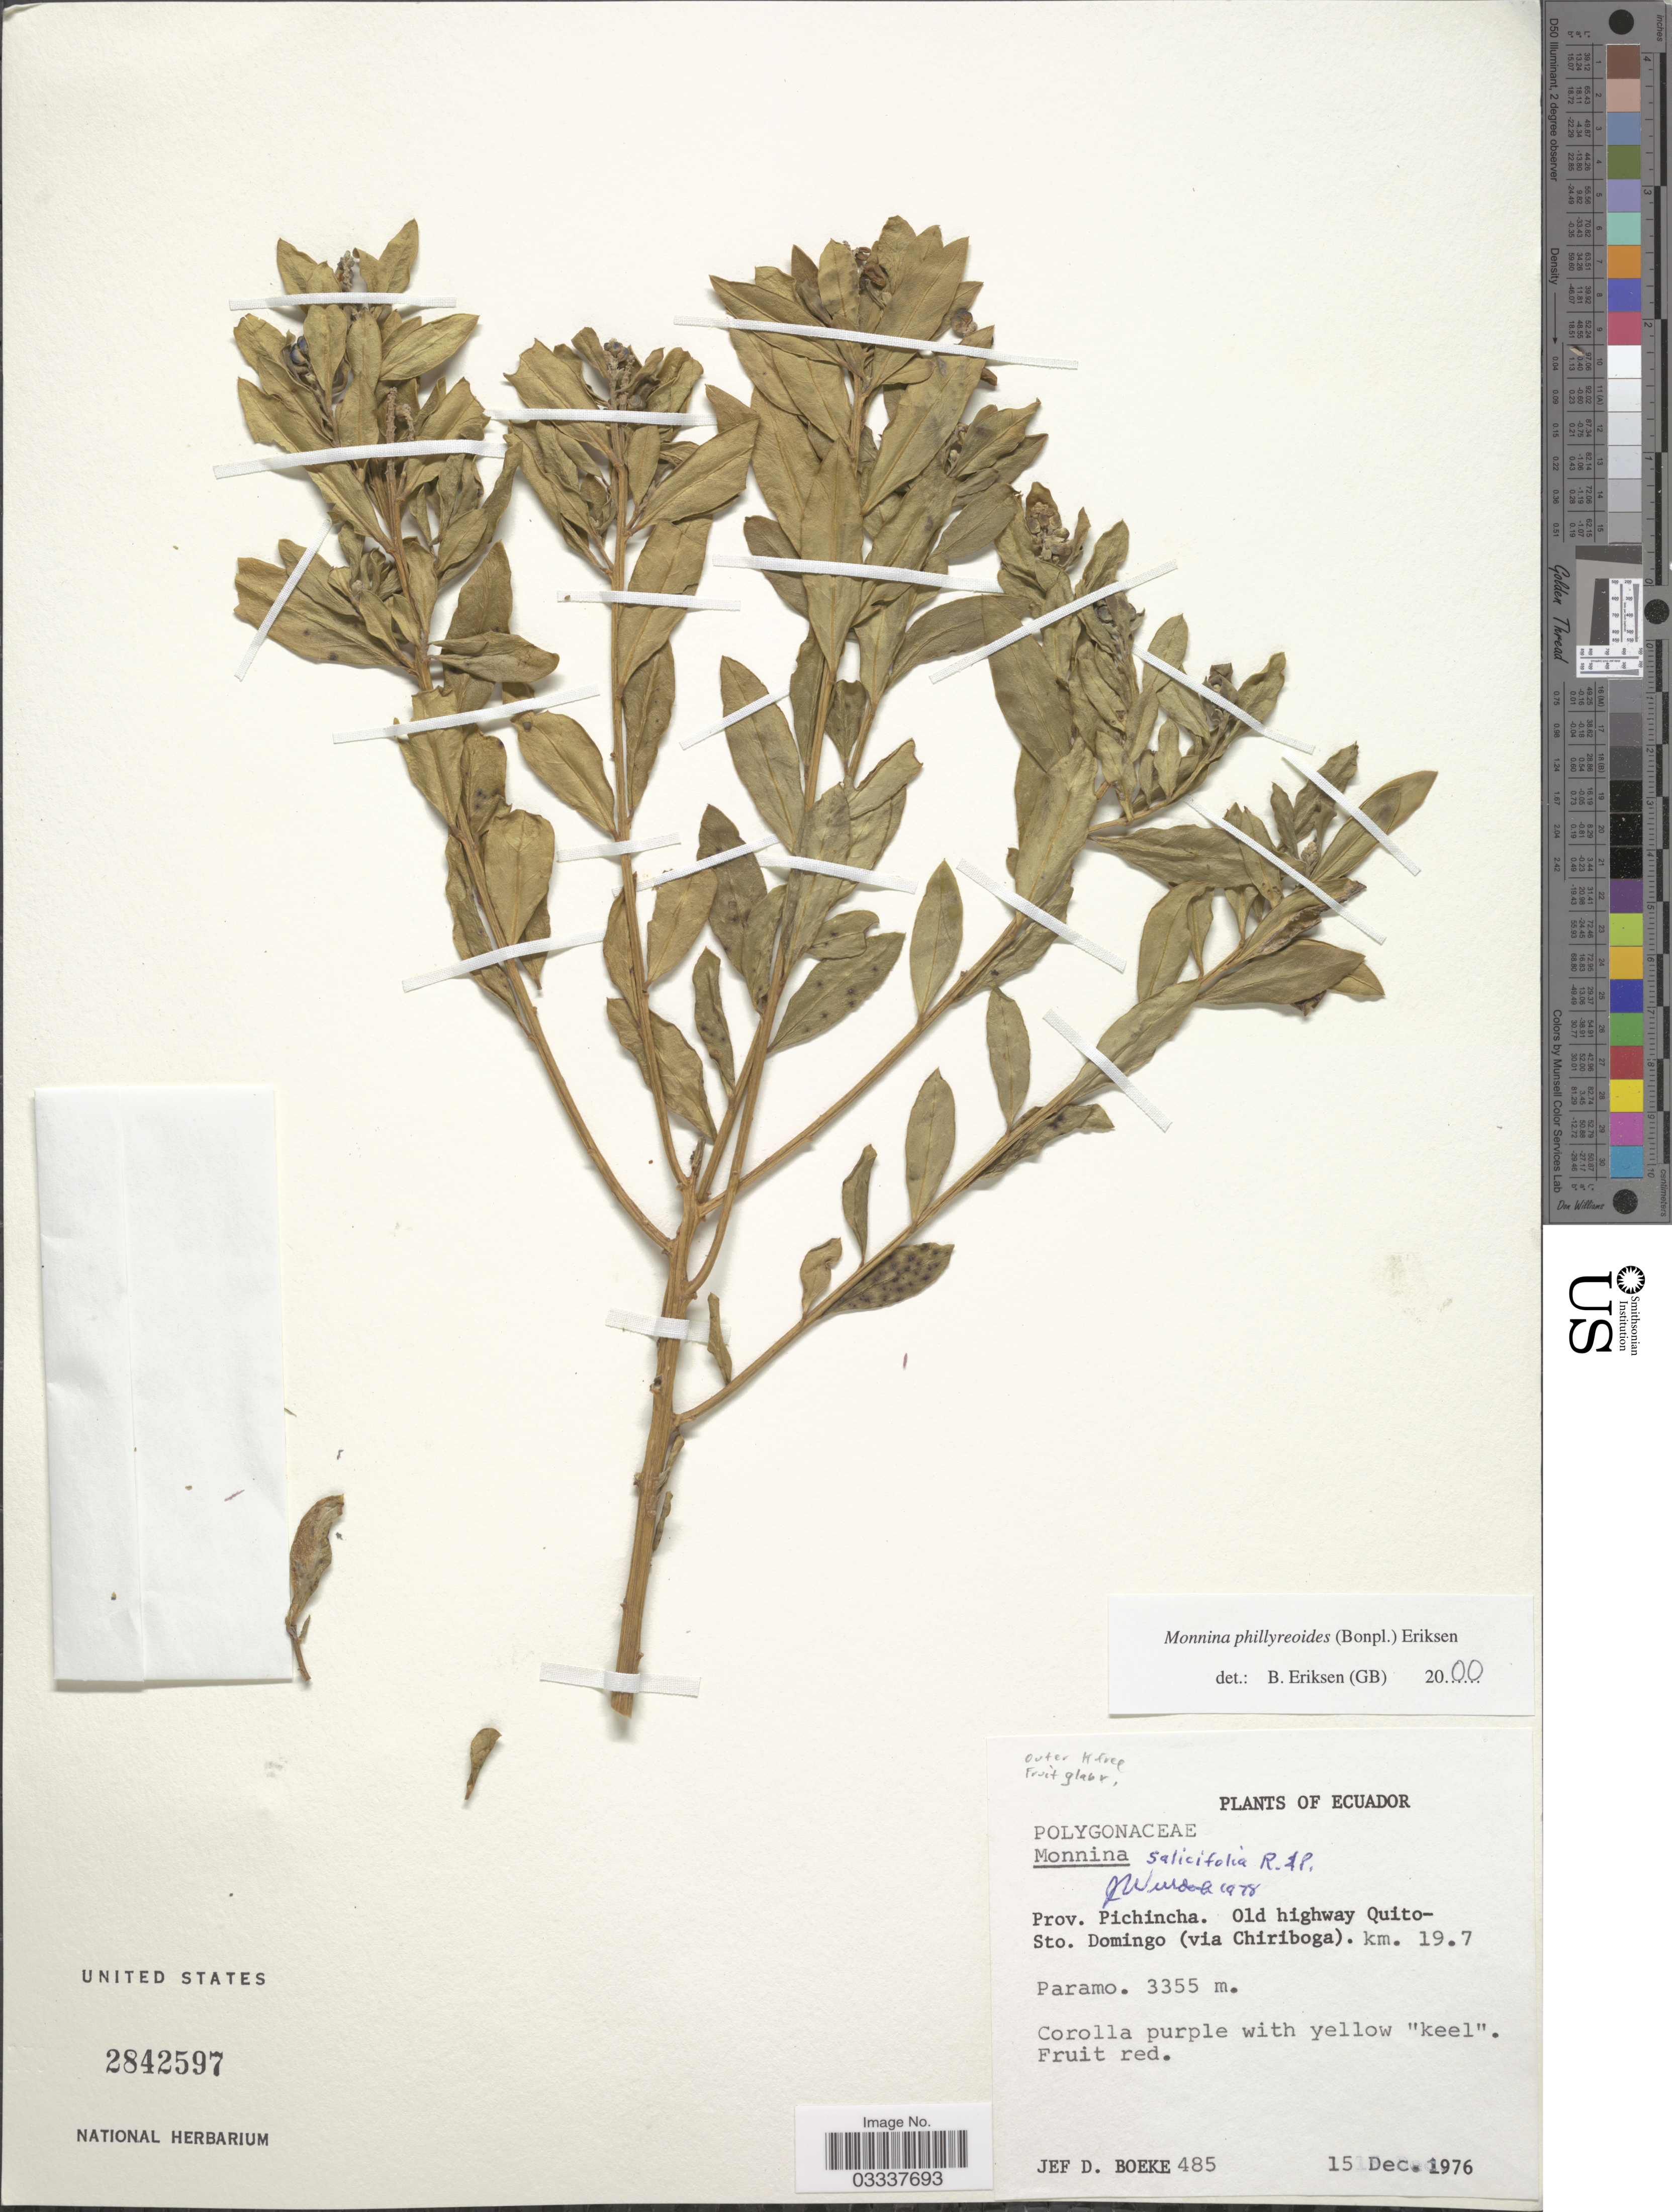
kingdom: Plantae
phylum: Tracheophyta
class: Magnoliopsida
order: Fabales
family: Polygalaceae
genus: Monnina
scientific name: Monnina phillyreoides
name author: (Bonpl.) B. Eriksen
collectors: J. Boeke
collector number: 485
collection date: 1976-12-15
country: Ecuador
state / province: Pichincha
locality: Old highway Quito-Sto. Domingo (via Chiriboga). km. 19.7.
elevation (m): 3355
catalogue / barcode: US 2842597